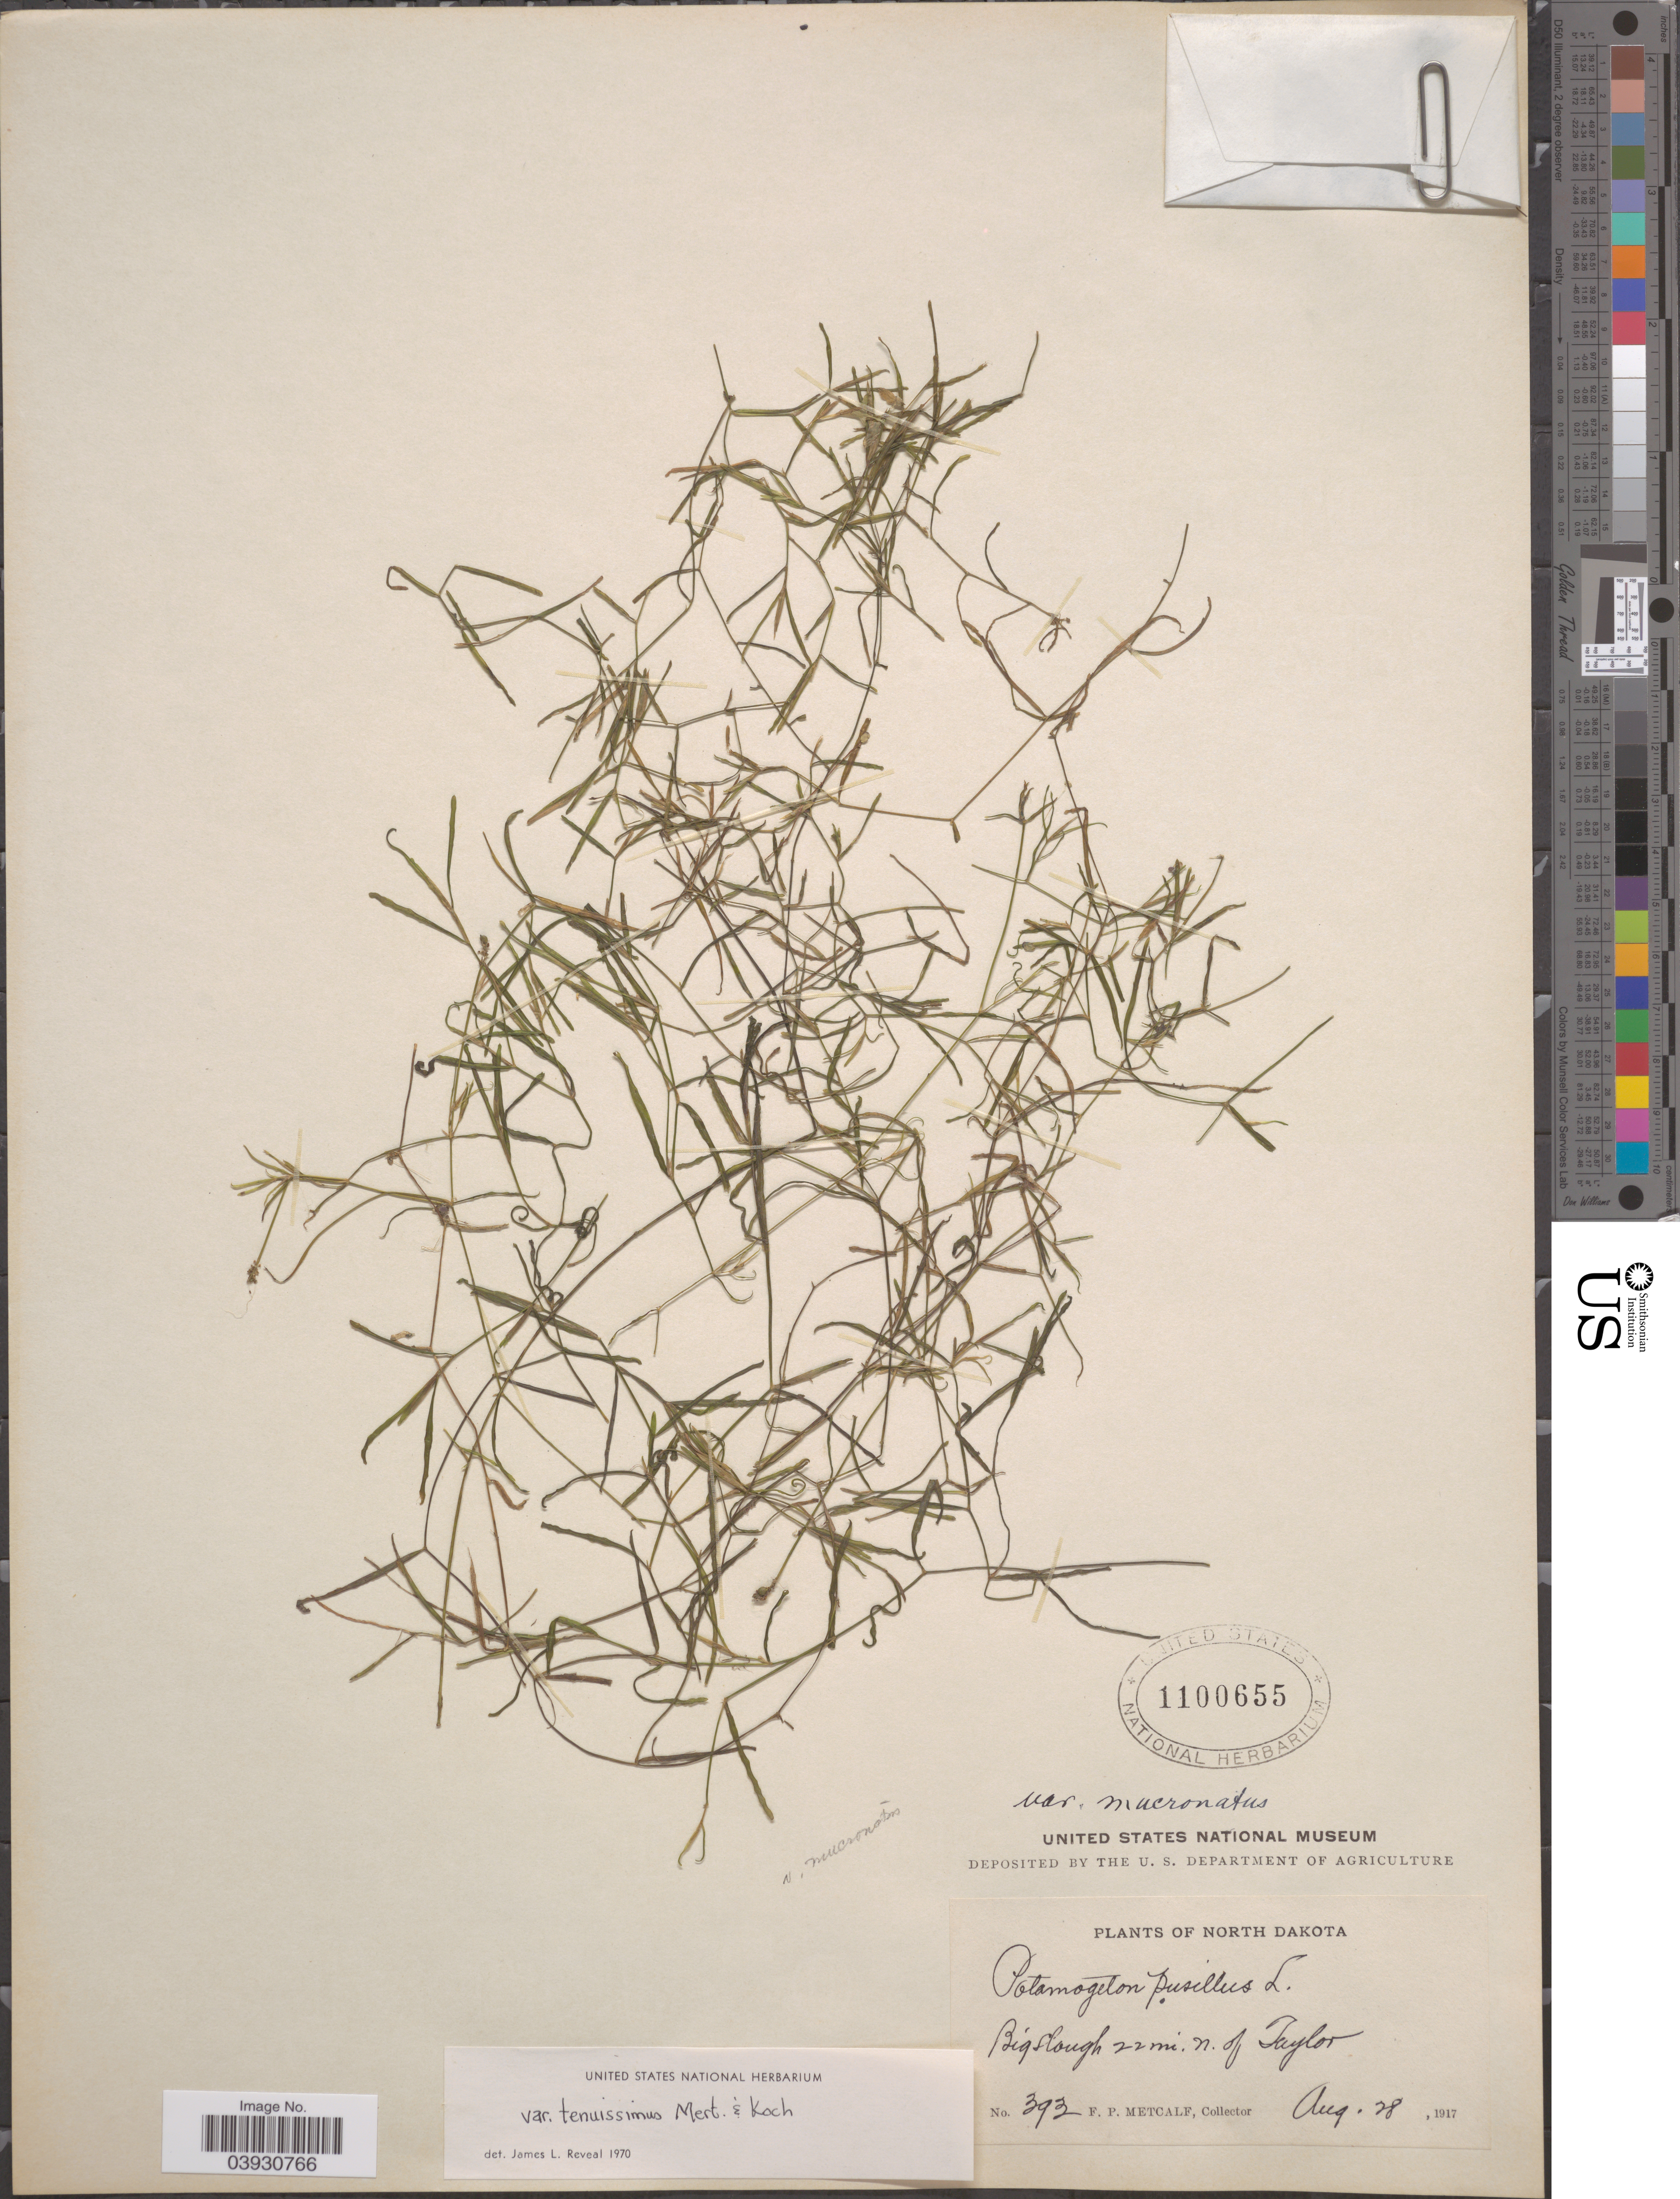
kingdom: Plantae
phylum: Tracheophyta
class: Liliopsida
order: Alismatales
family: Potamogetonaceae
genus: Potamogeton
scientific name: Potamogeton pusillus var. mucronatus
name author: (Schrad. ex Sond.) Hook. f.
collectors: F. Metcalf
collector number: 393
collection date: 1917-08-28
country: United States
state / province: North Dakota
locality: Big Slough 22 mi. n. of Taylor.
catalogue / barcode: US 1100655